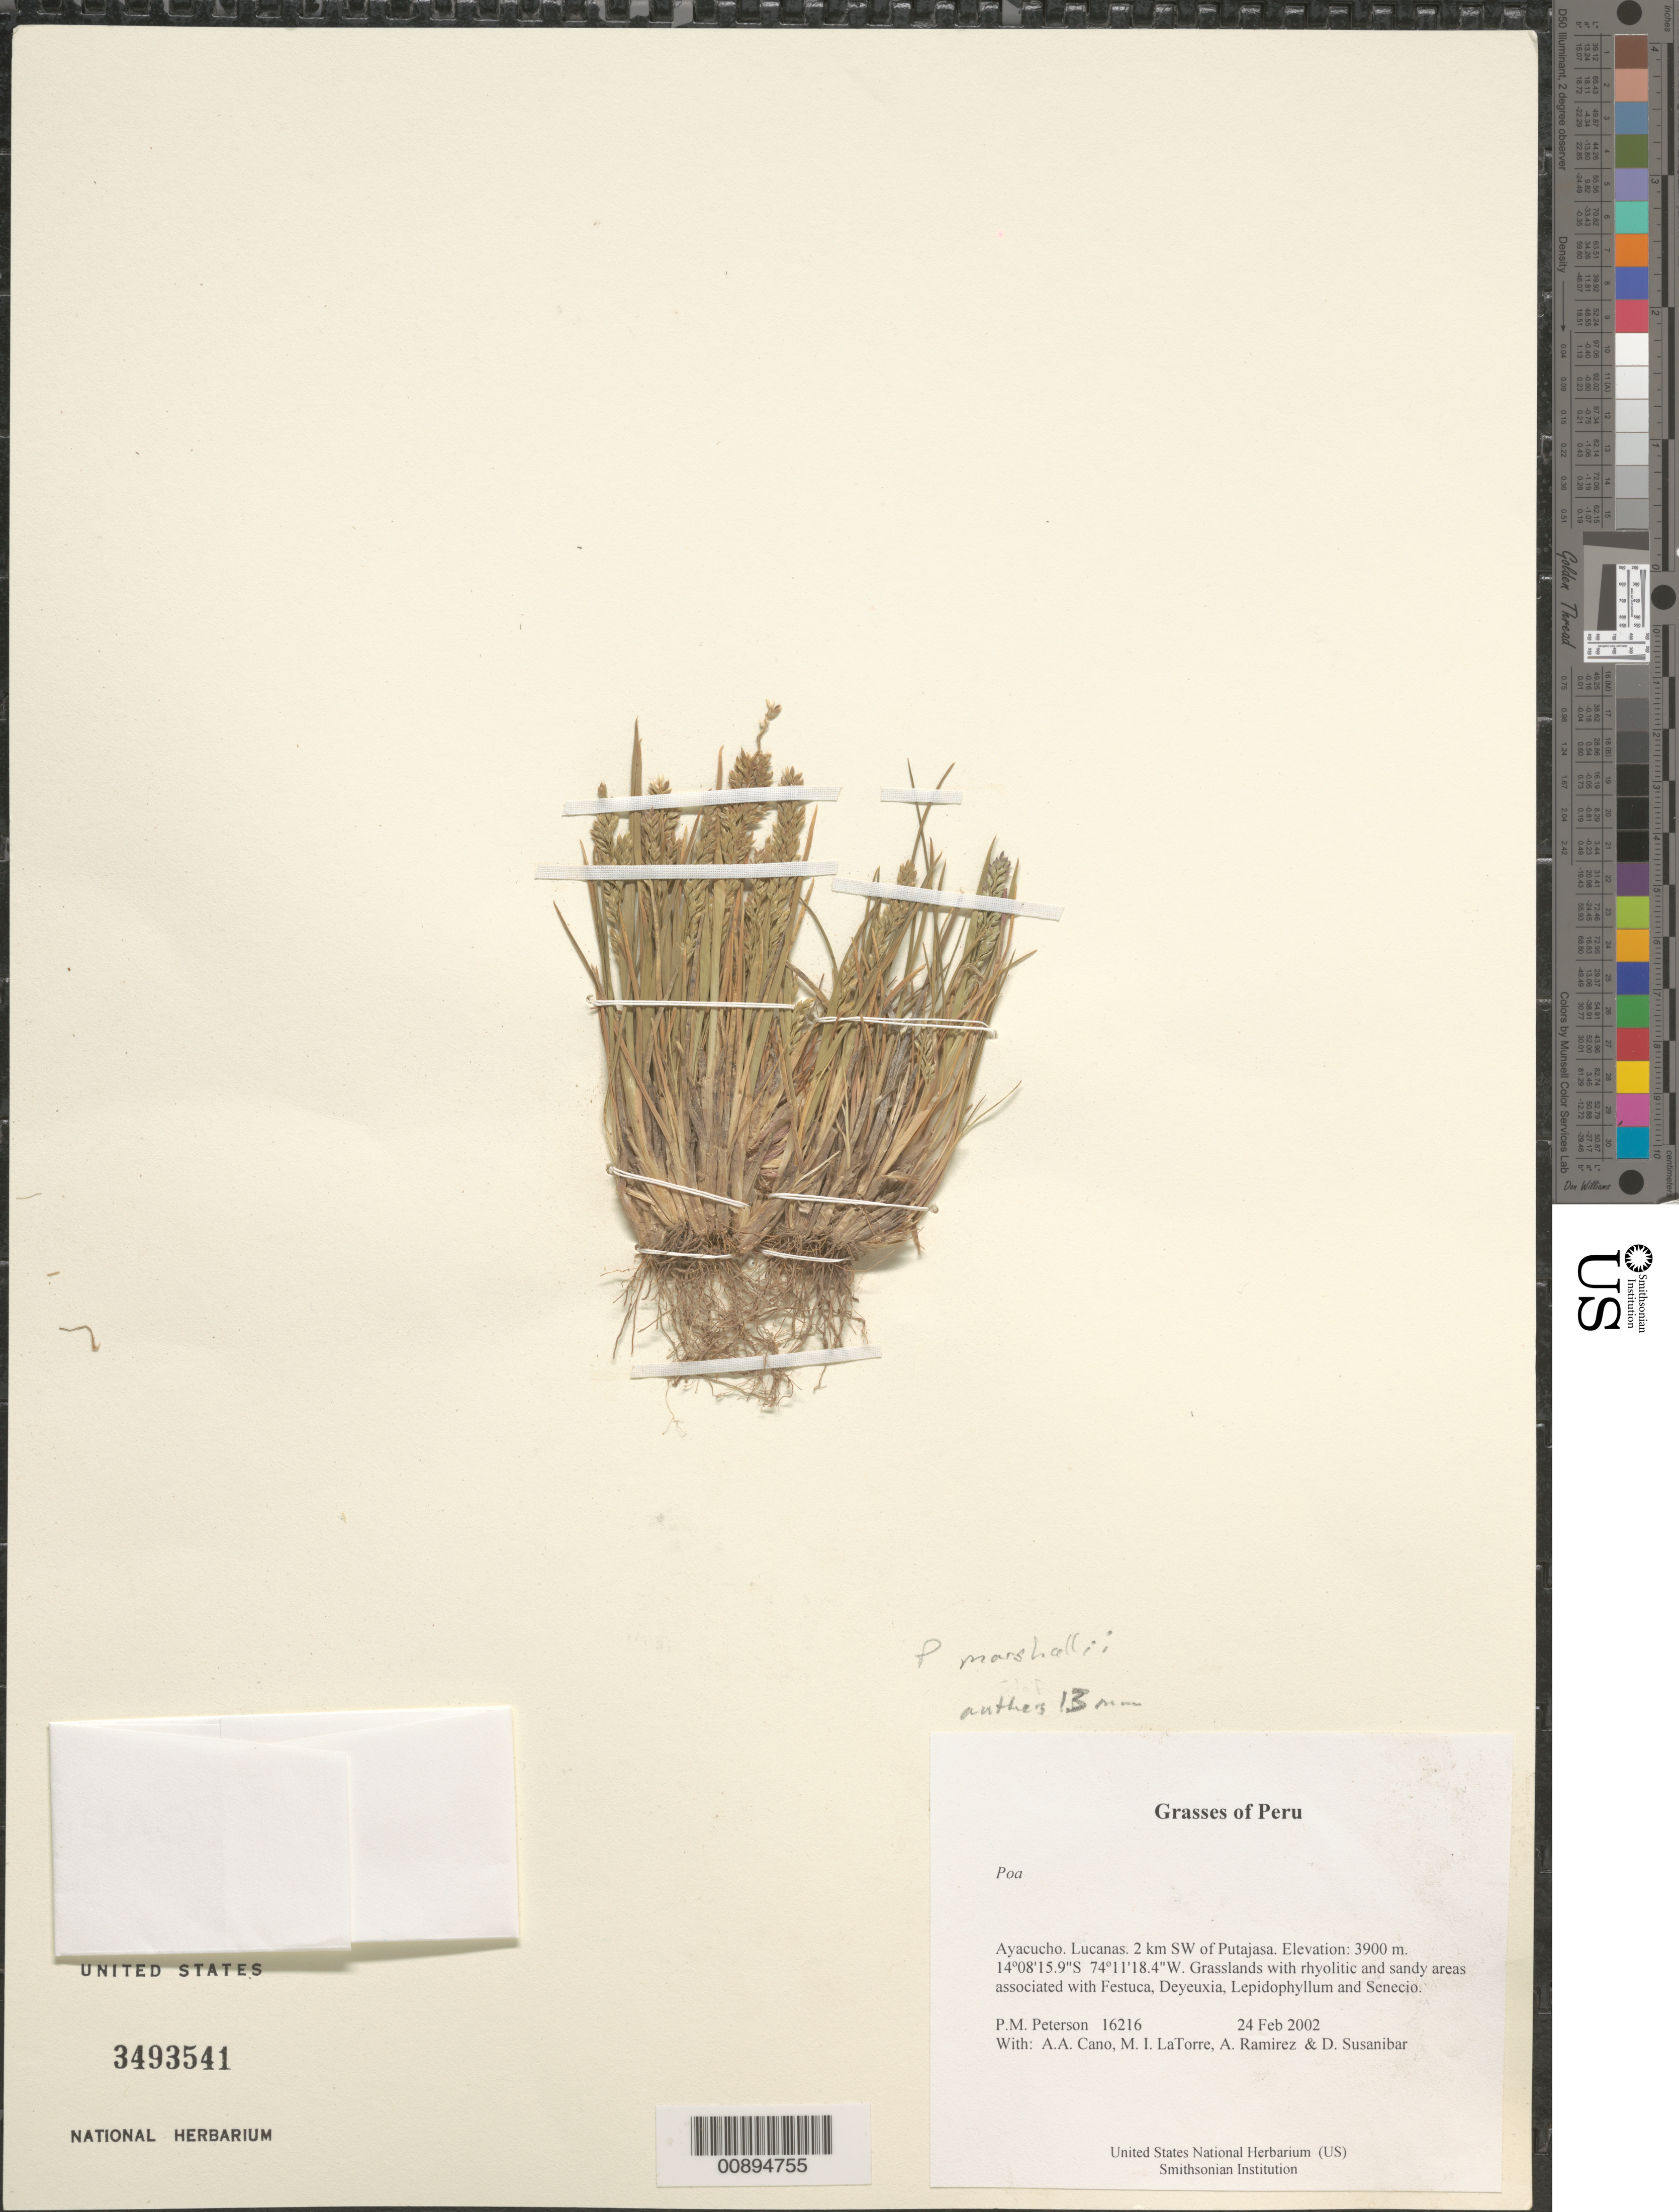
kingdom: Plantae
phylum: Tracheophyta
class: Liliopsida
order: Poales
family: Poaceae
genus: Poa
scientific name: Poa marshallii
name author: Tovar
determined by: Soreng, Robert J., Research Associate (BOT), Smithsonian Institution - National Museum of Natural History (UNITED STATES)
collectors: P. M. Peterson, A. Cano, M. I. La Torre, A. Ramírez & D. Susanibar Cruz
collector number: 16216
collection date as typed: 24 Feb 2002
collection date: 2002-02-24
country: Peru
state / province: Ayacucho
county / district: Lucanas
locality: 2 km SW of Putajasa.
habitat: Grasslands with rhyolitic and sandy areas associated with Festuca, Deyeuxia, Lepidophyllum and Senecio.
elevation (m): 3900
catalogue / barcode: US 3493541